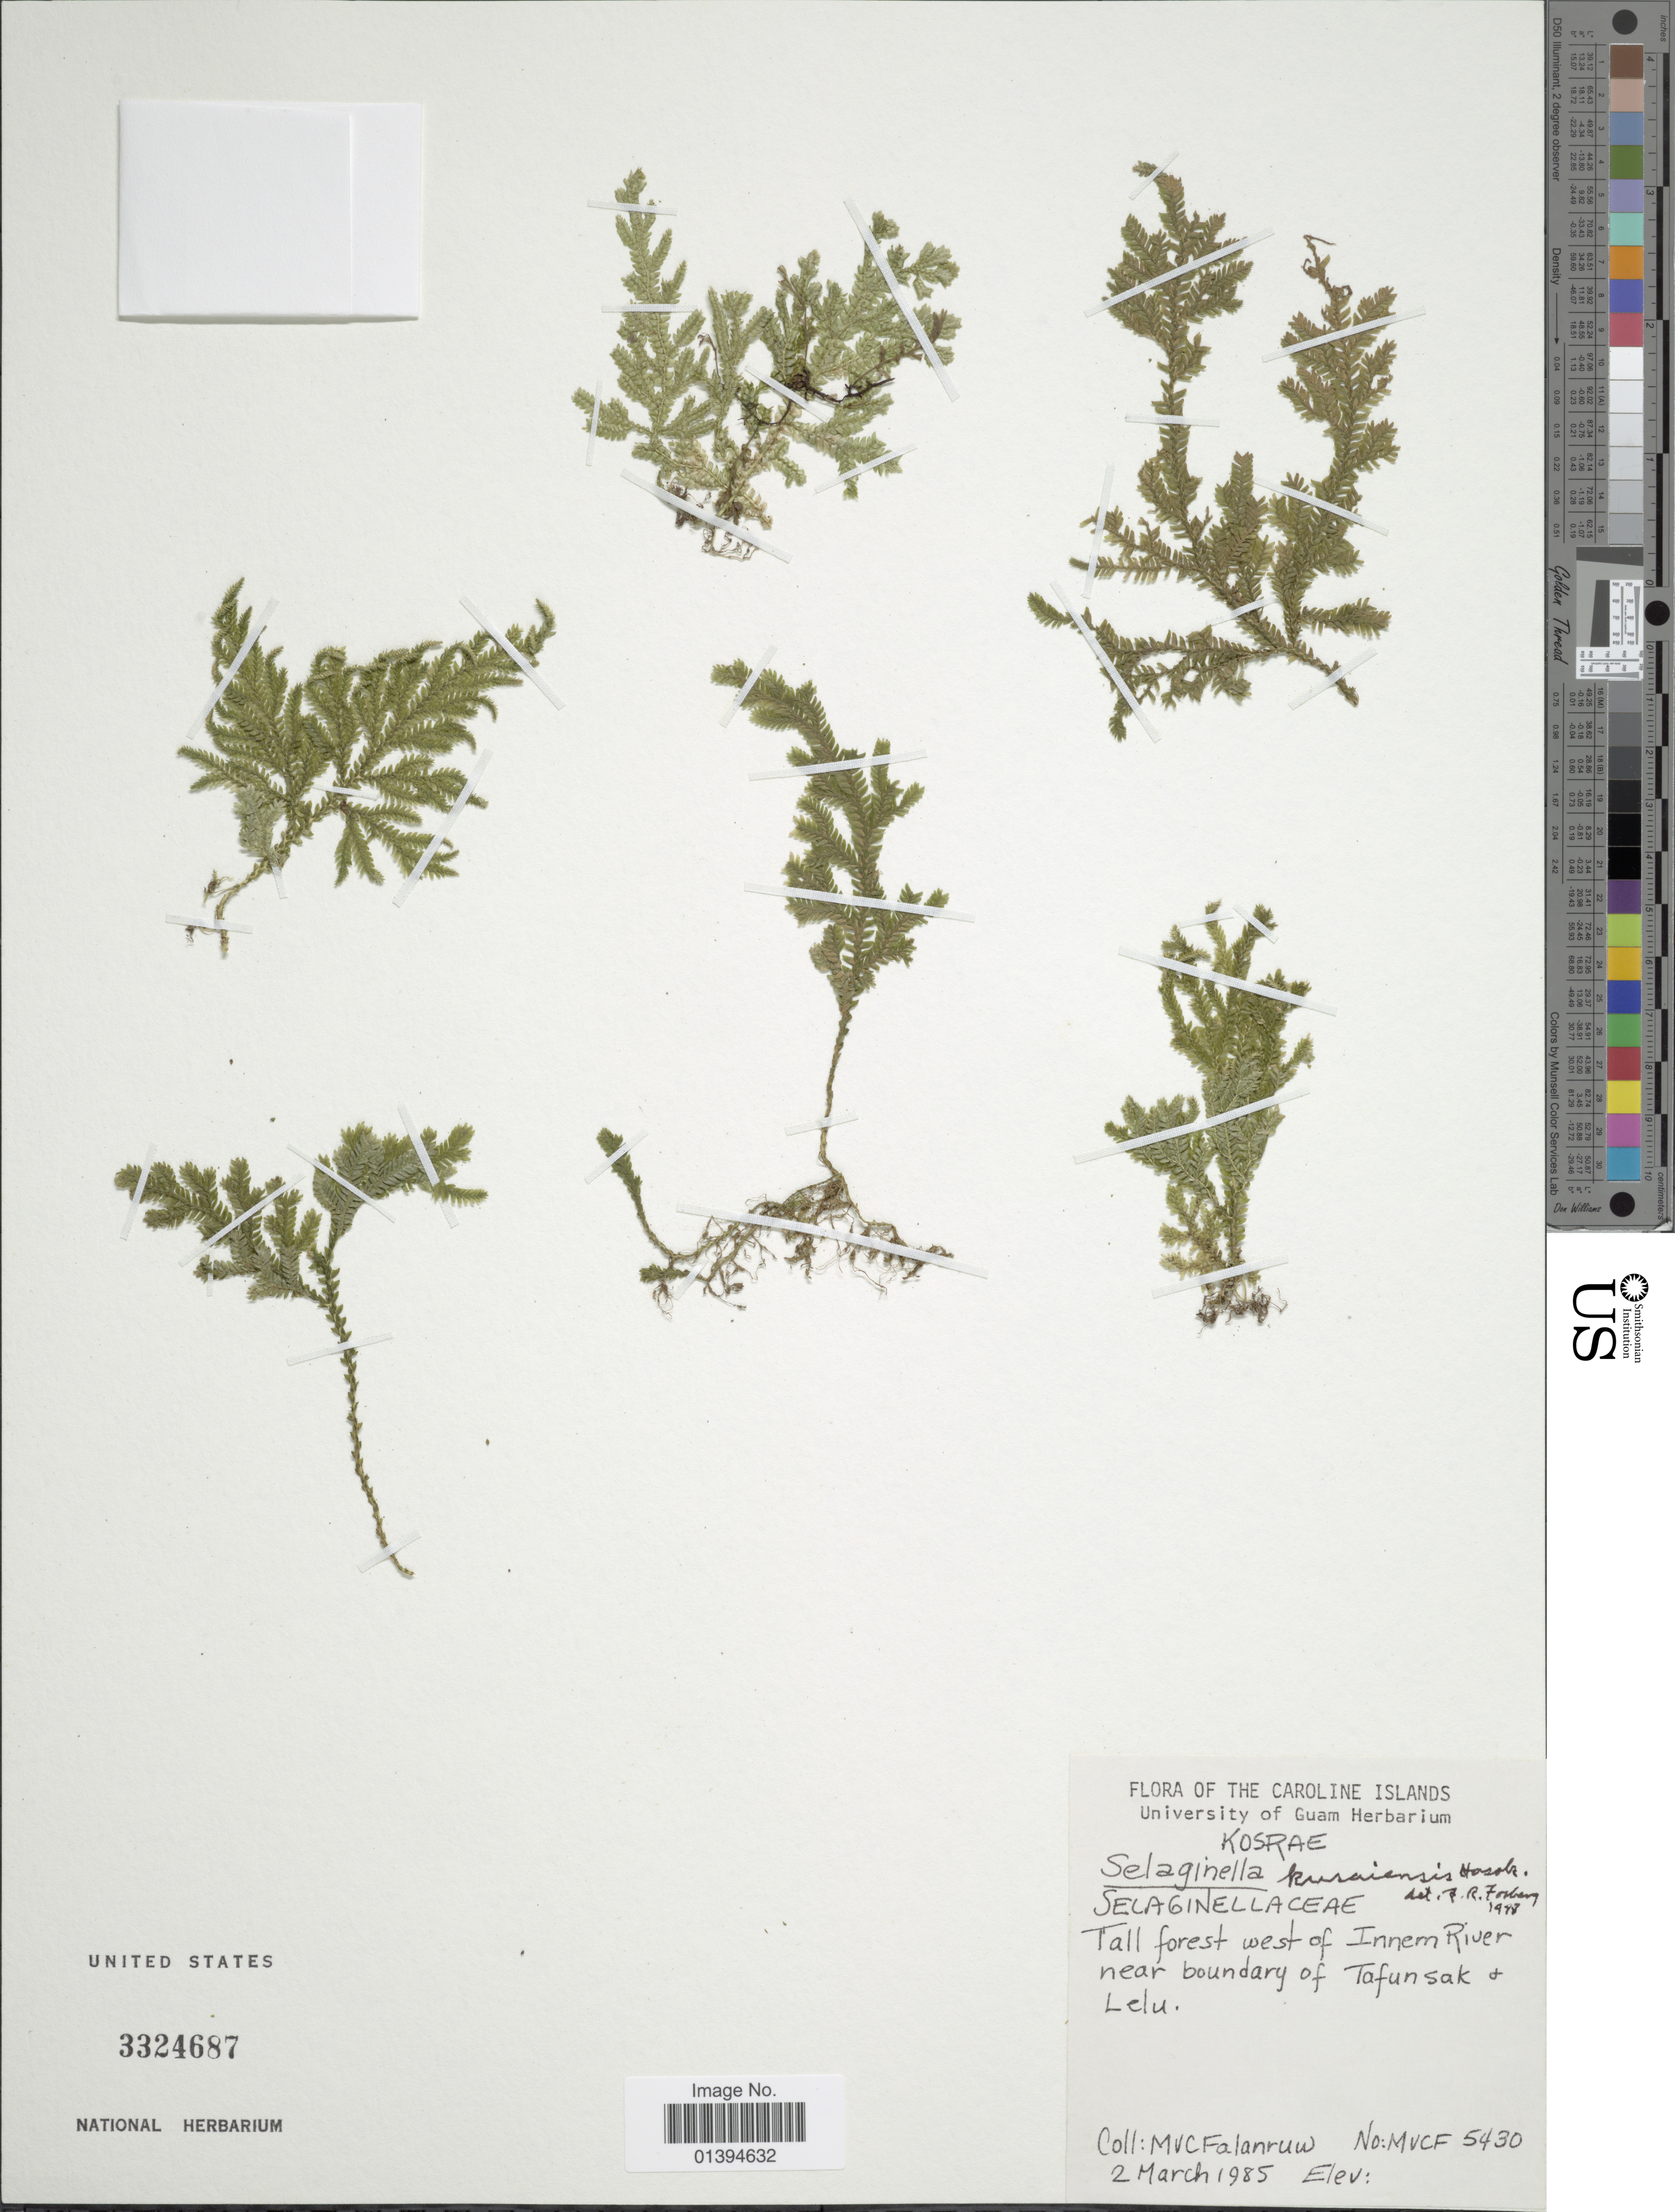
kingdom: Plantae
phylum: Tracheophyta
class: Lycopodiopsida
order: Selaginellales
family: Selaginellaceae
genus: Selaginella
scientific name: Selaginella kusaiensis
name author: Hosok.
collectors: M. V. Falanruw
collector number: MVCF 5430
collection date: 1985-03-02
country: Micronesia, Federated States of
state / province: Kosrae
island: Lelu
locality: Caroline Islands, Tall forest west of Innem River, near boundary of Tafunsak & Lelu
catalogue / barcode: US 3324687